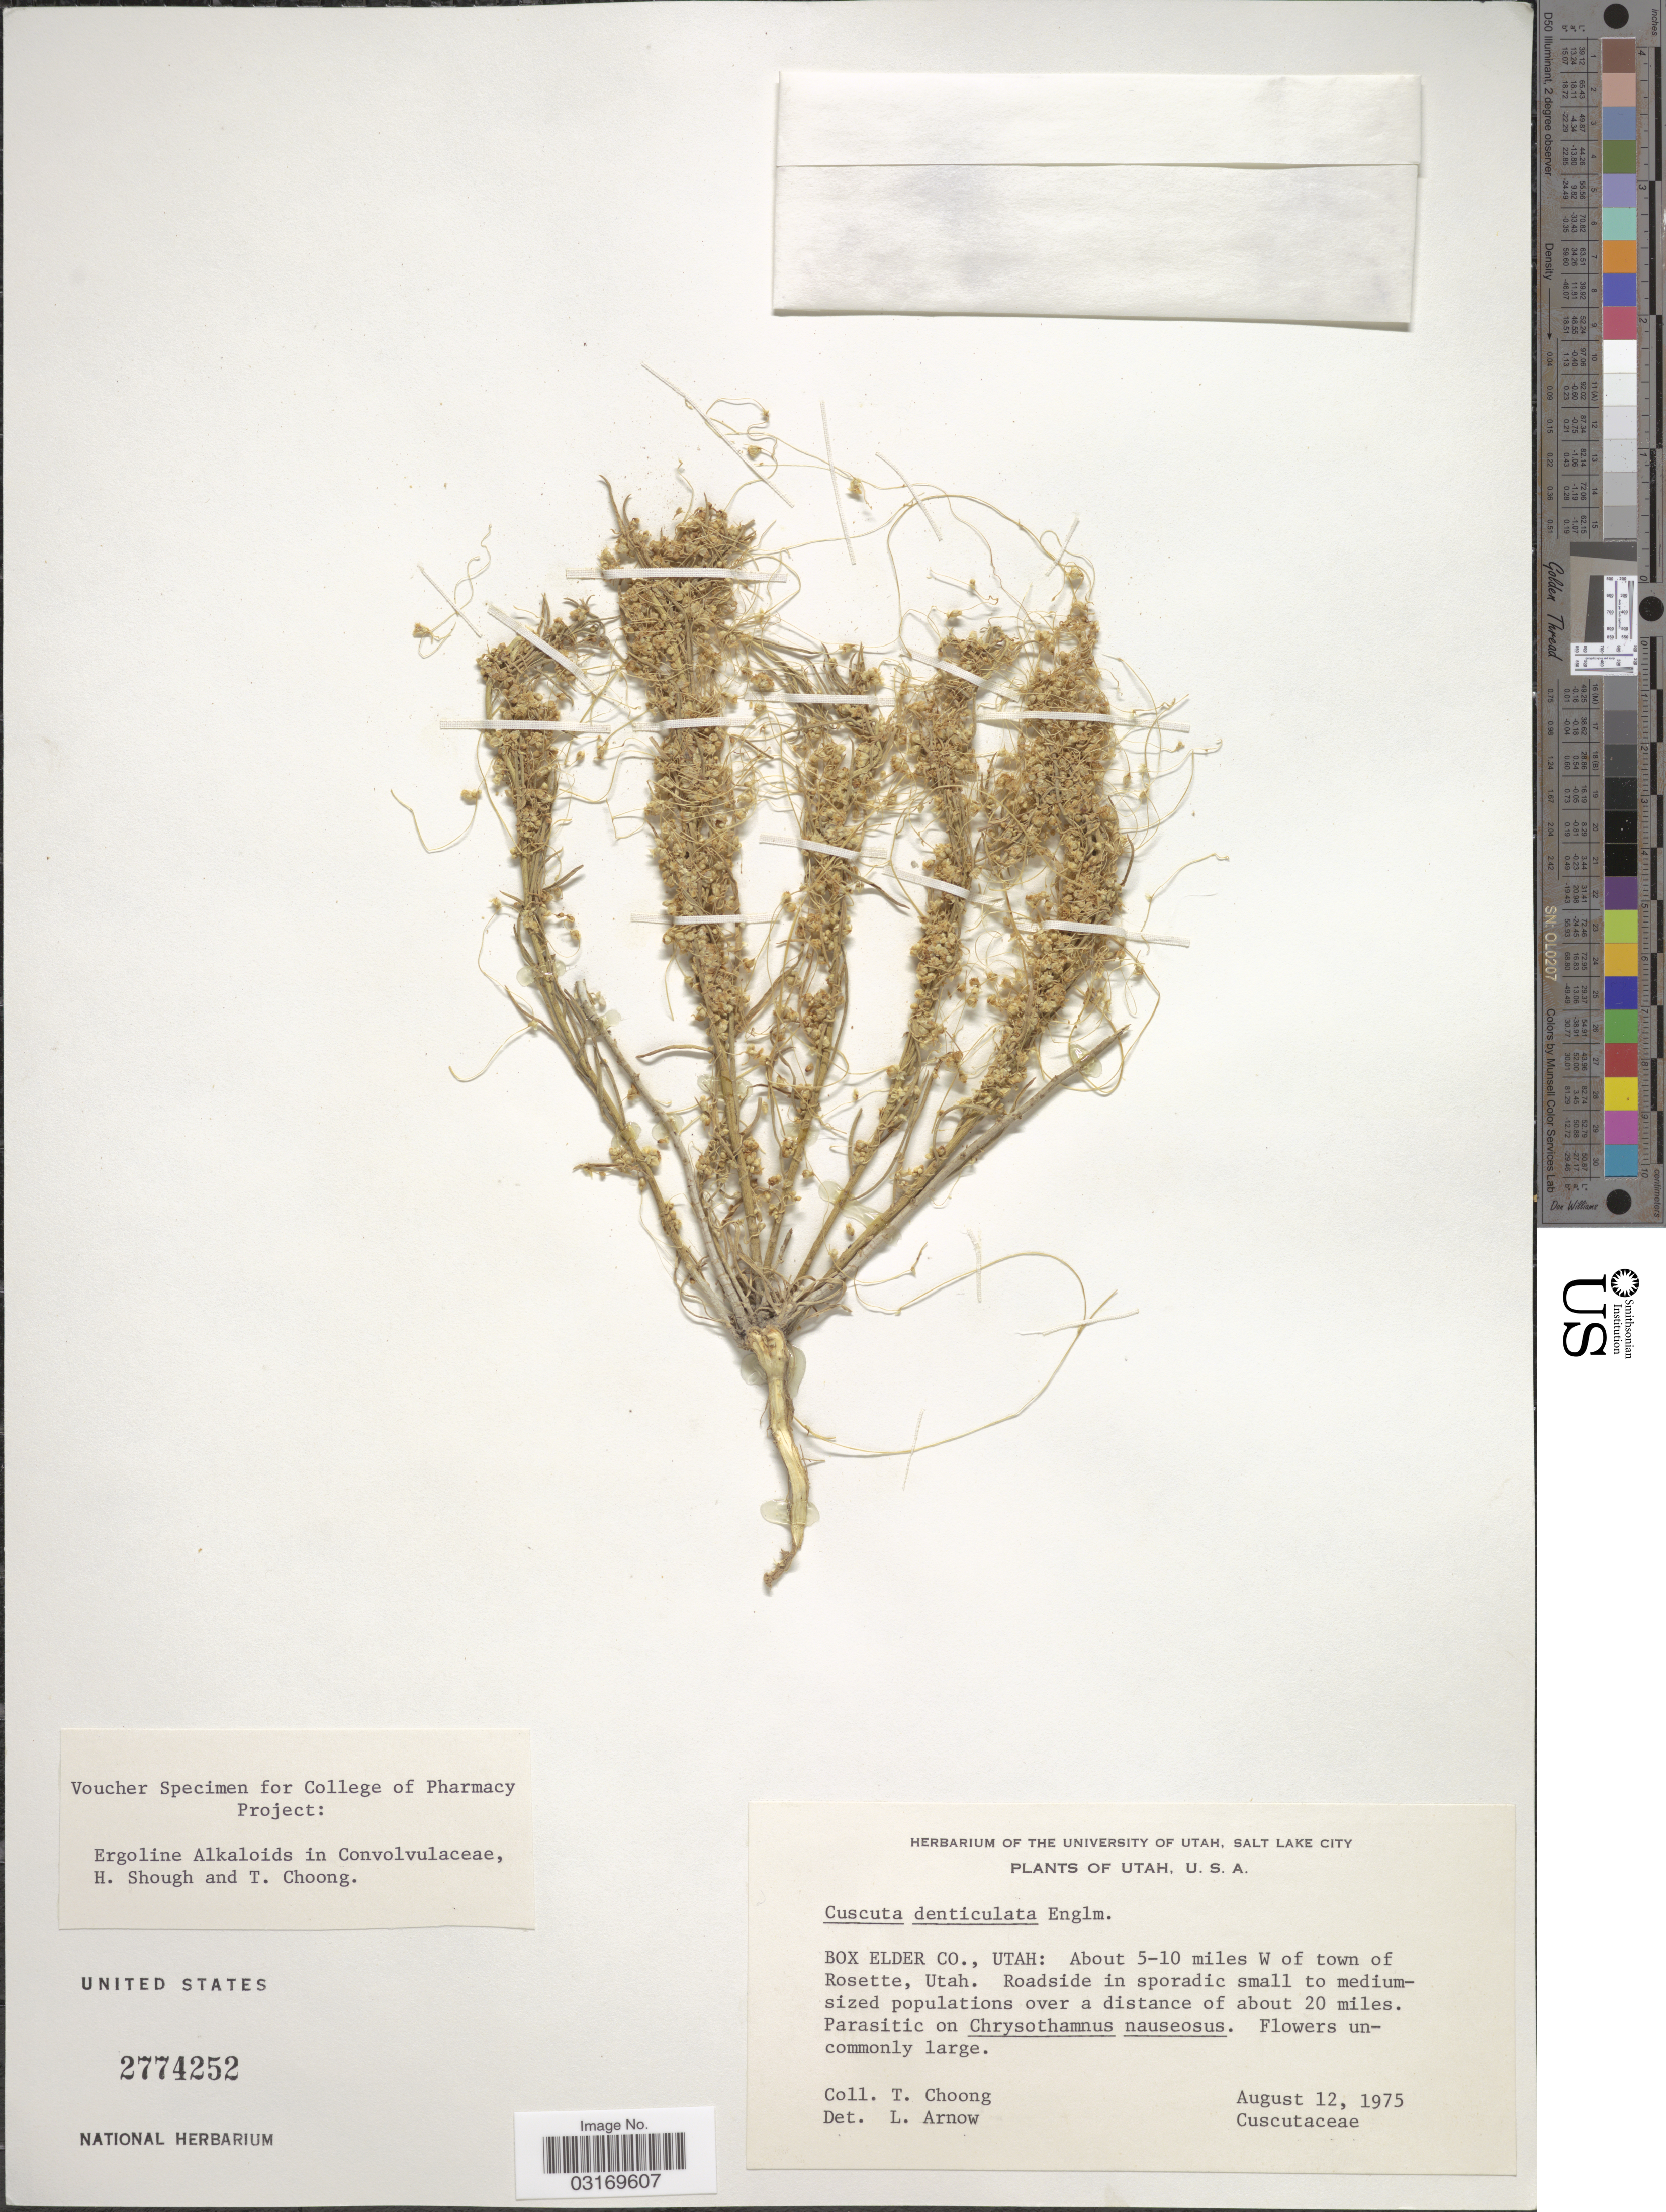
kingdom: Plantae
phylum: Tracheophyta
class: Magnoliopsida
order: Solanales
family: Convolvulaceae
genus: Cuscuta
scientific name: Cuscuta denticulata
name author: Engelm.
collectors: T. Choong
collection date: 1975-08-12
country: United States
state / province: Utah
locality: Box Elder Co.: About 5-10 miles W of town of Rosette.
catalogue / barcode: US 2774252